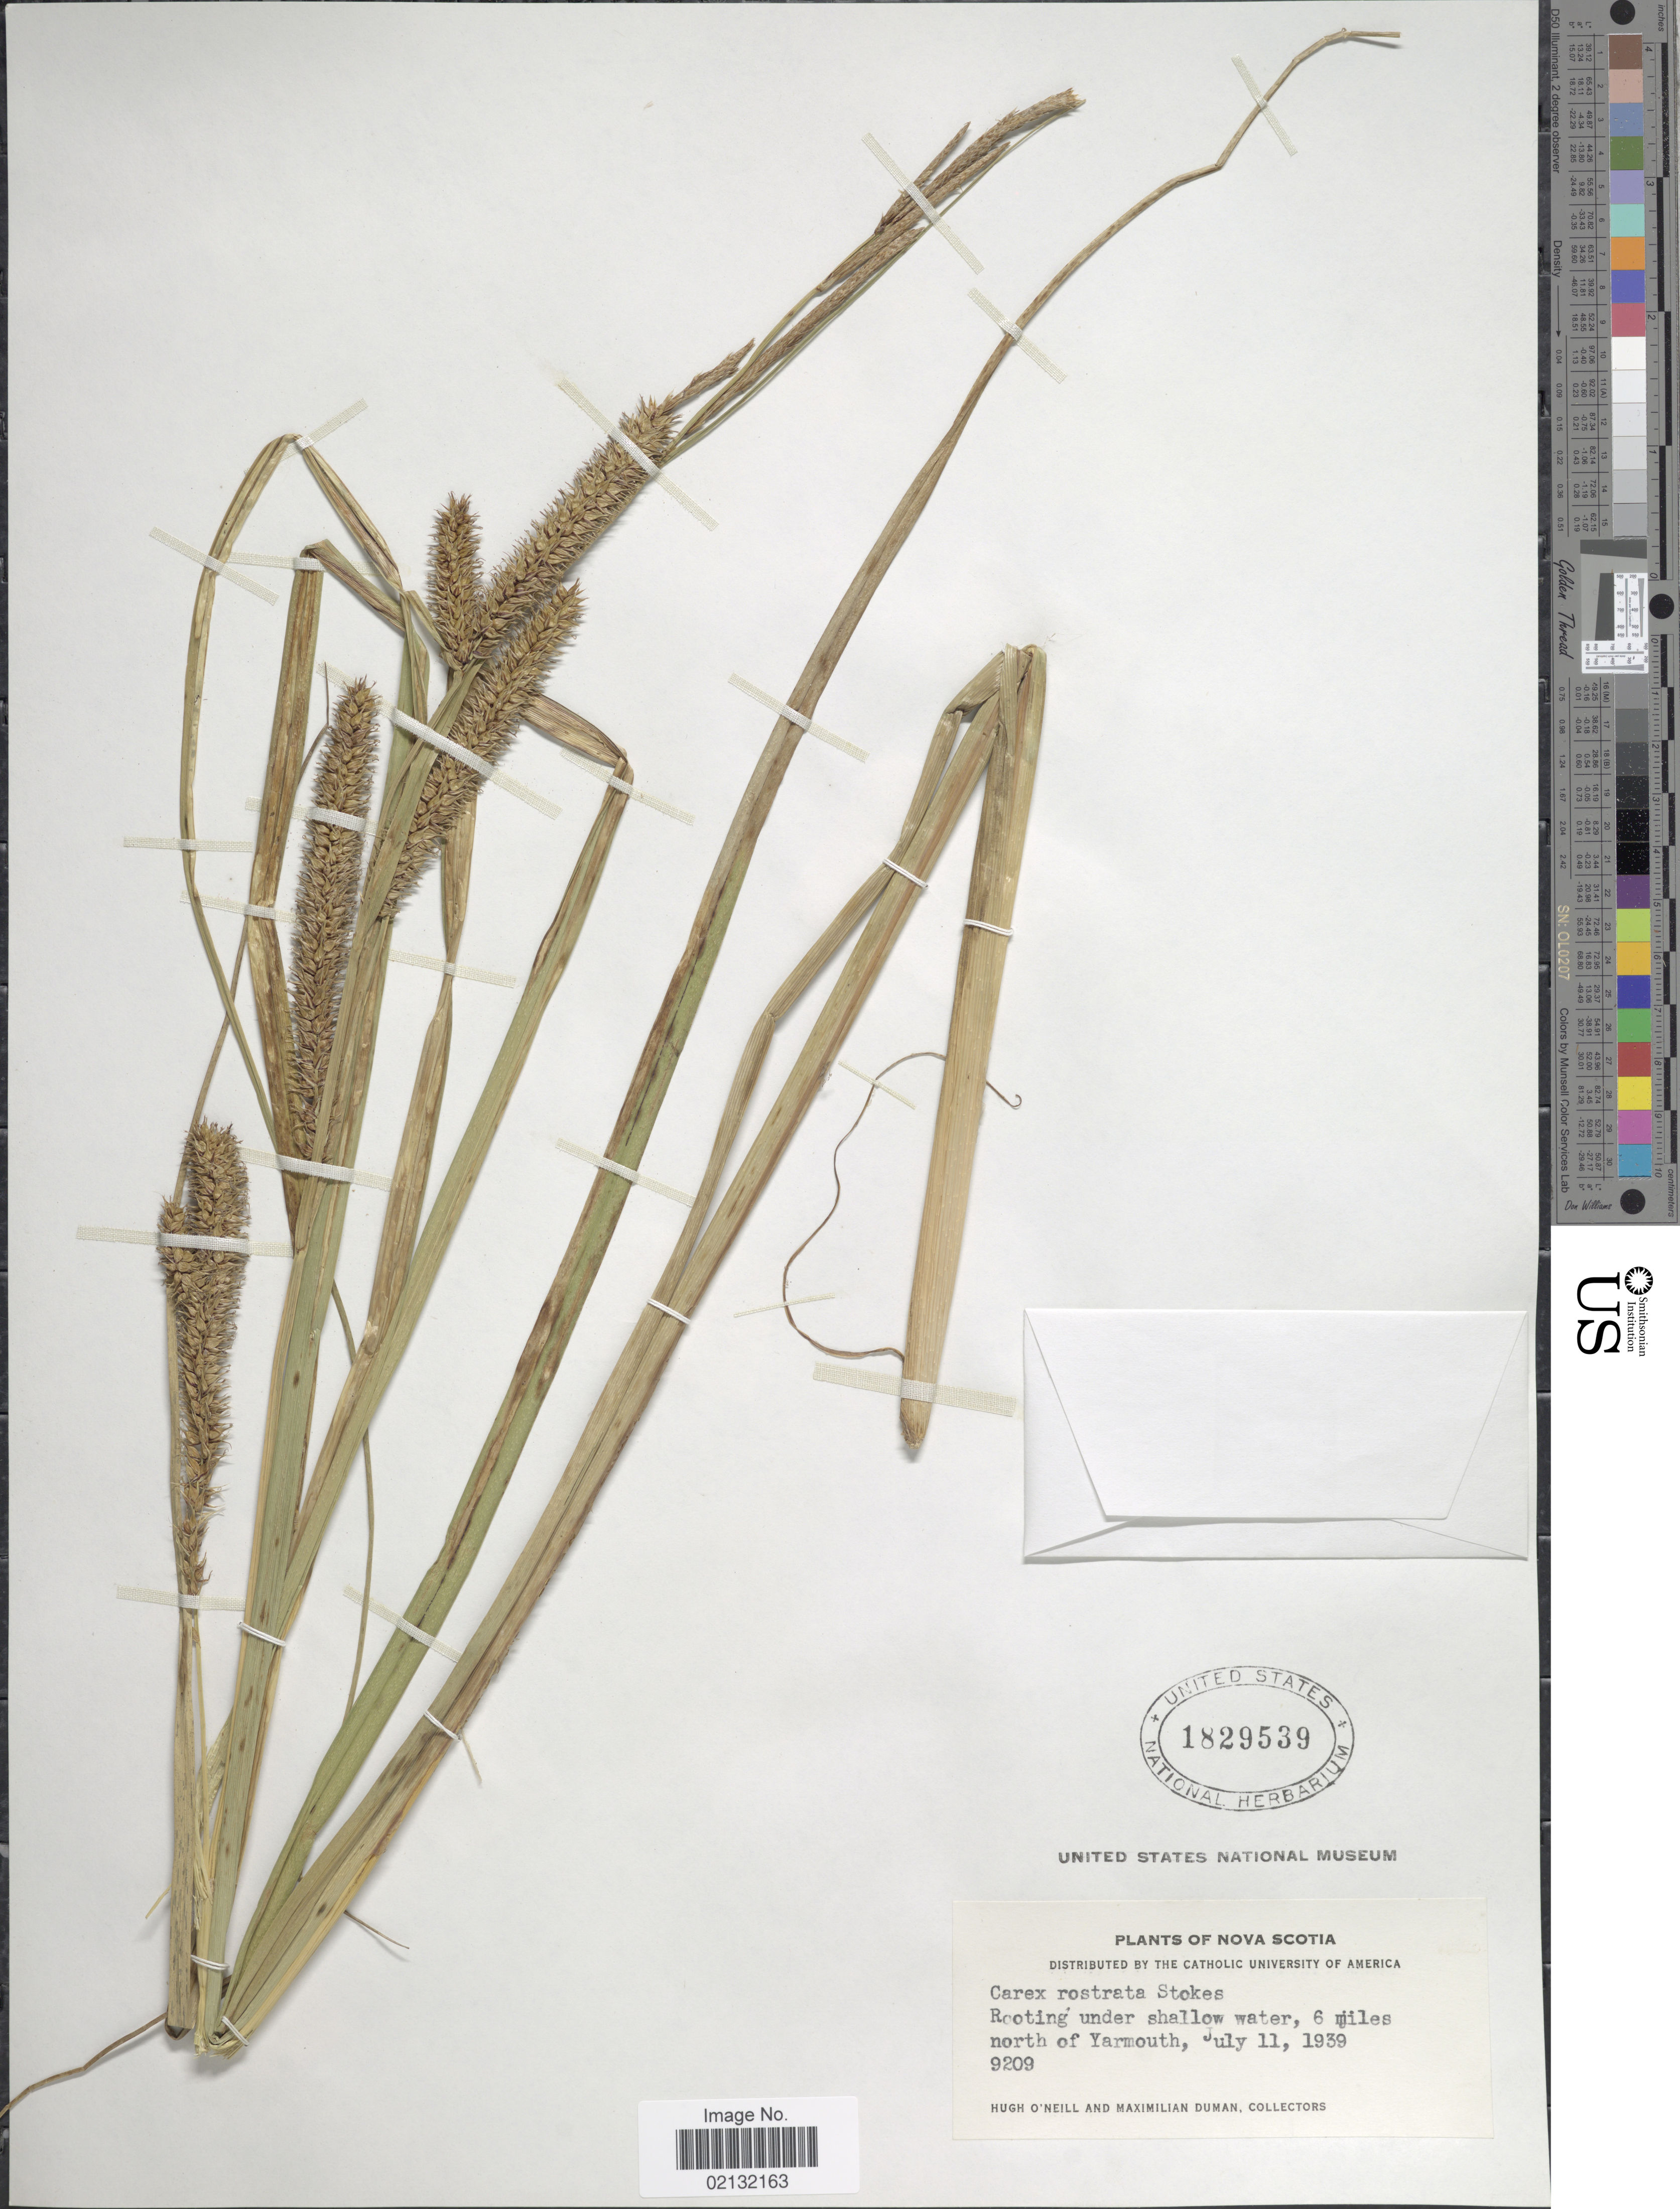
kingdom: Plantae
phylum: Tracheophyta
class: Liliopsida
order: Poales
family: Cyperaceae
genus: Carex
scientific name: Carex rostrata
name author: Stokes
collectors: H. O'Neill & M. Duman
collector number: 9209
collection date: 1939-07-11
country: Canada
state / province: Nova Scotia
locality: Rooting under shallow water, 6 miles north of Yarmouth.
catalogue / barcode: US 1829539